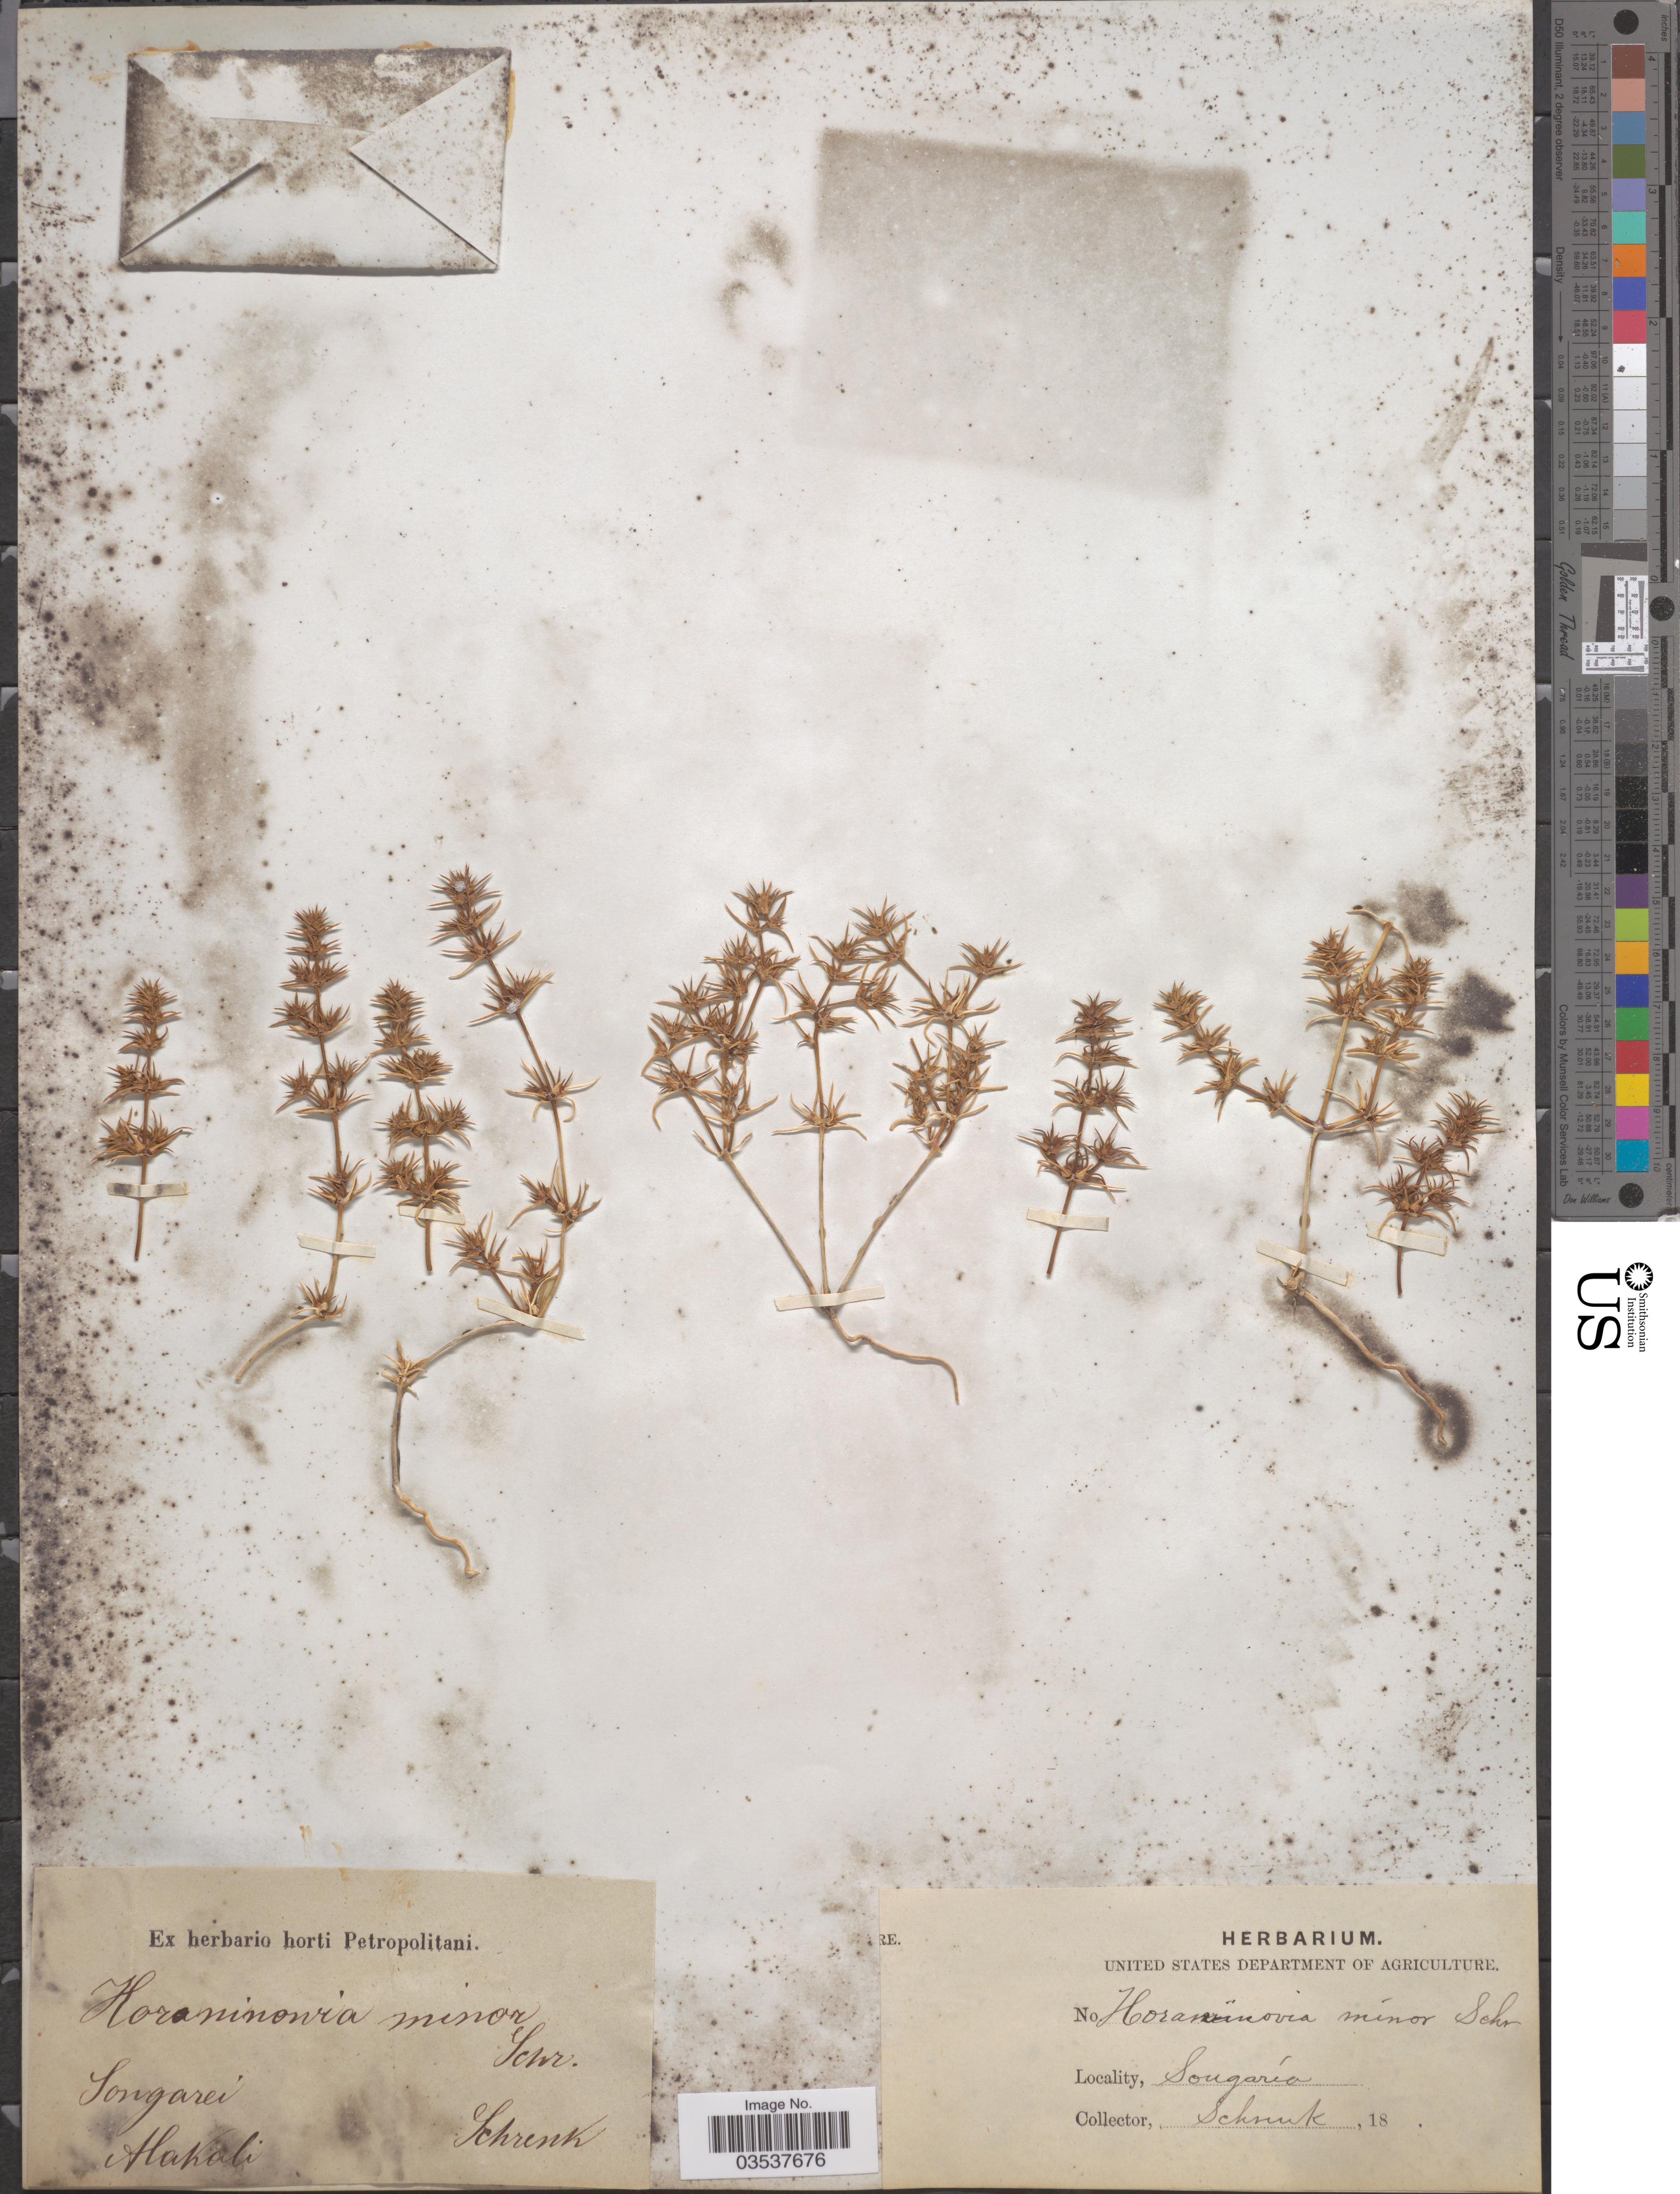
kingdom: Plantae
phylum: Tracheophyta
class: Magnoliopsida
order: Caryophyllales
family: Amaranthaceae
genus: Horaninovia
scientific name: Horaninovia minor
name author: Schrenk ex Fisch. & C.A. Mey.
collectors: A.G. Schrenk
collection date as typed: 18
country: Kazakhstan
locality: Songarei. Alakali. Songaría.